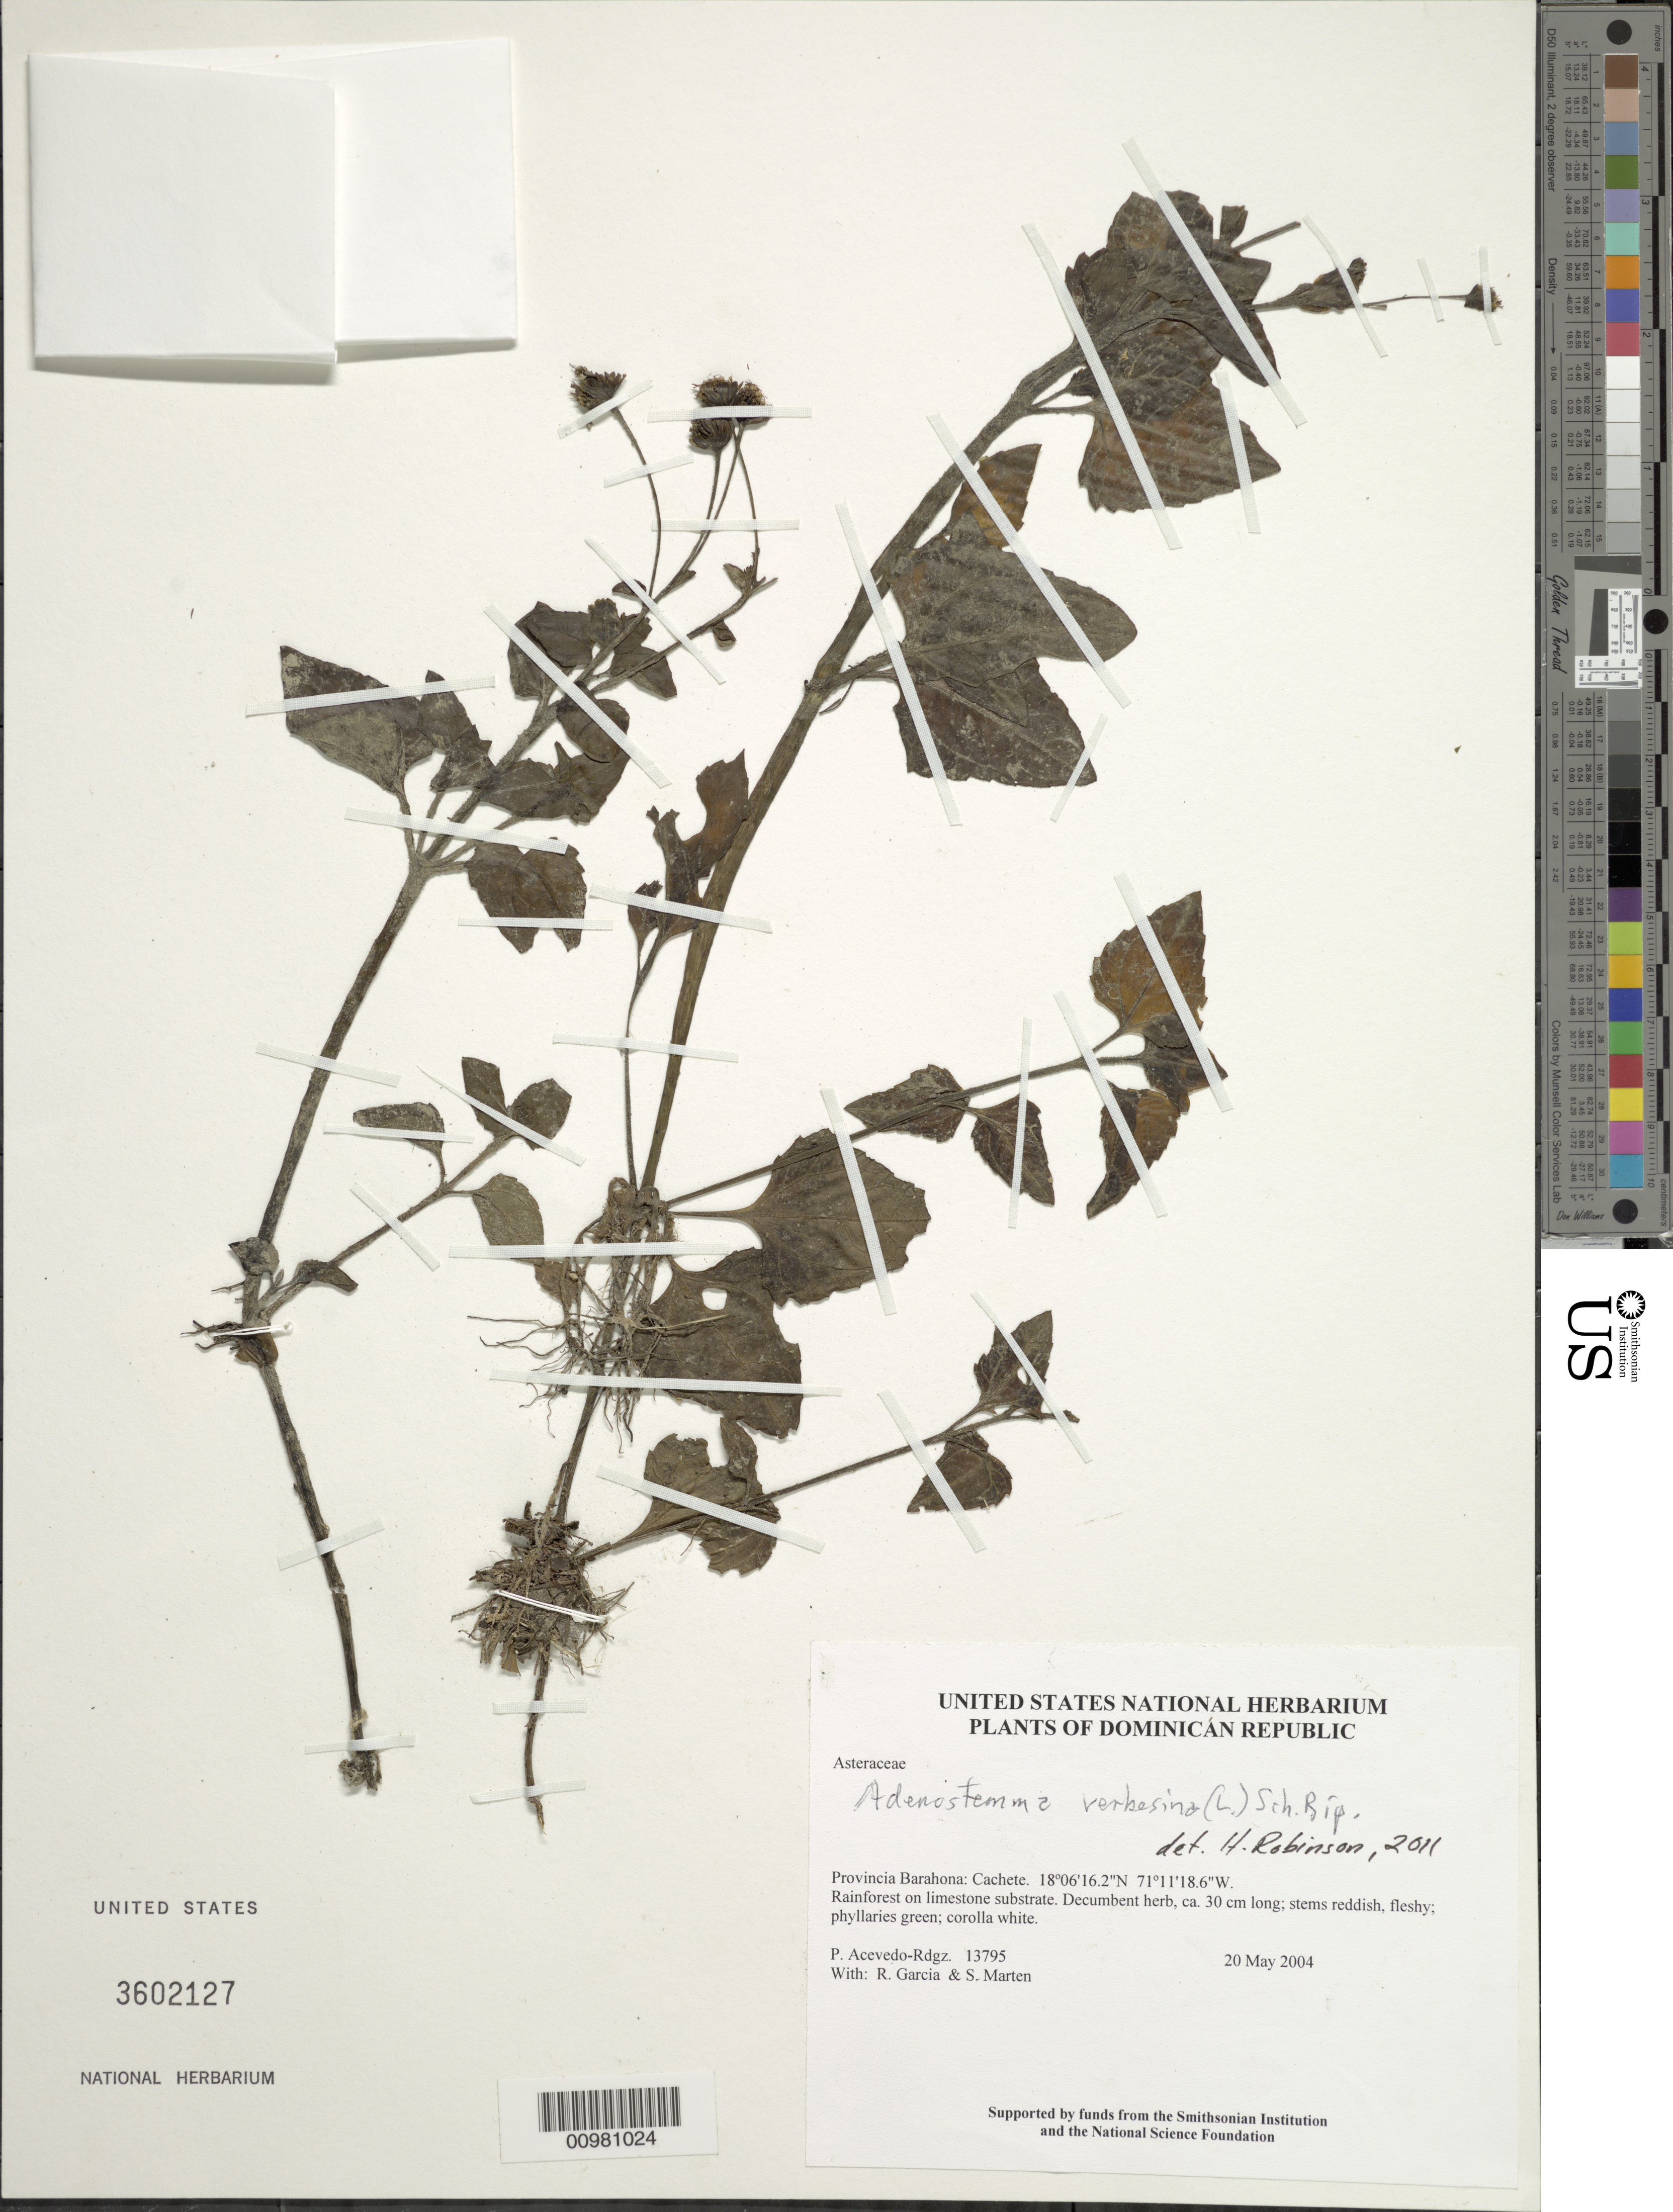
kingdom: Plantae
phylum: Tracheophyta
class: Magnoliopsida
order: Asterales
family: Asteraceae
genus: Adenostemma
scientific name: Adenostemma verbesina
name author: (L.) Sch. Bip.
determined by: Robinson, Harold E., (US)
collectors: P. Acevedo-Rodr., R. G. García & S. Marten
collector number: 13795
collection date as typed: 20 May 2004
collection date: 2004-05-20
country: Dominican Republic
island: Hispaniola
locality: Provincia Barahona: Cachete.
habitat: Rainforest on limestone substrate.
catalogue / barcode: US 3602127